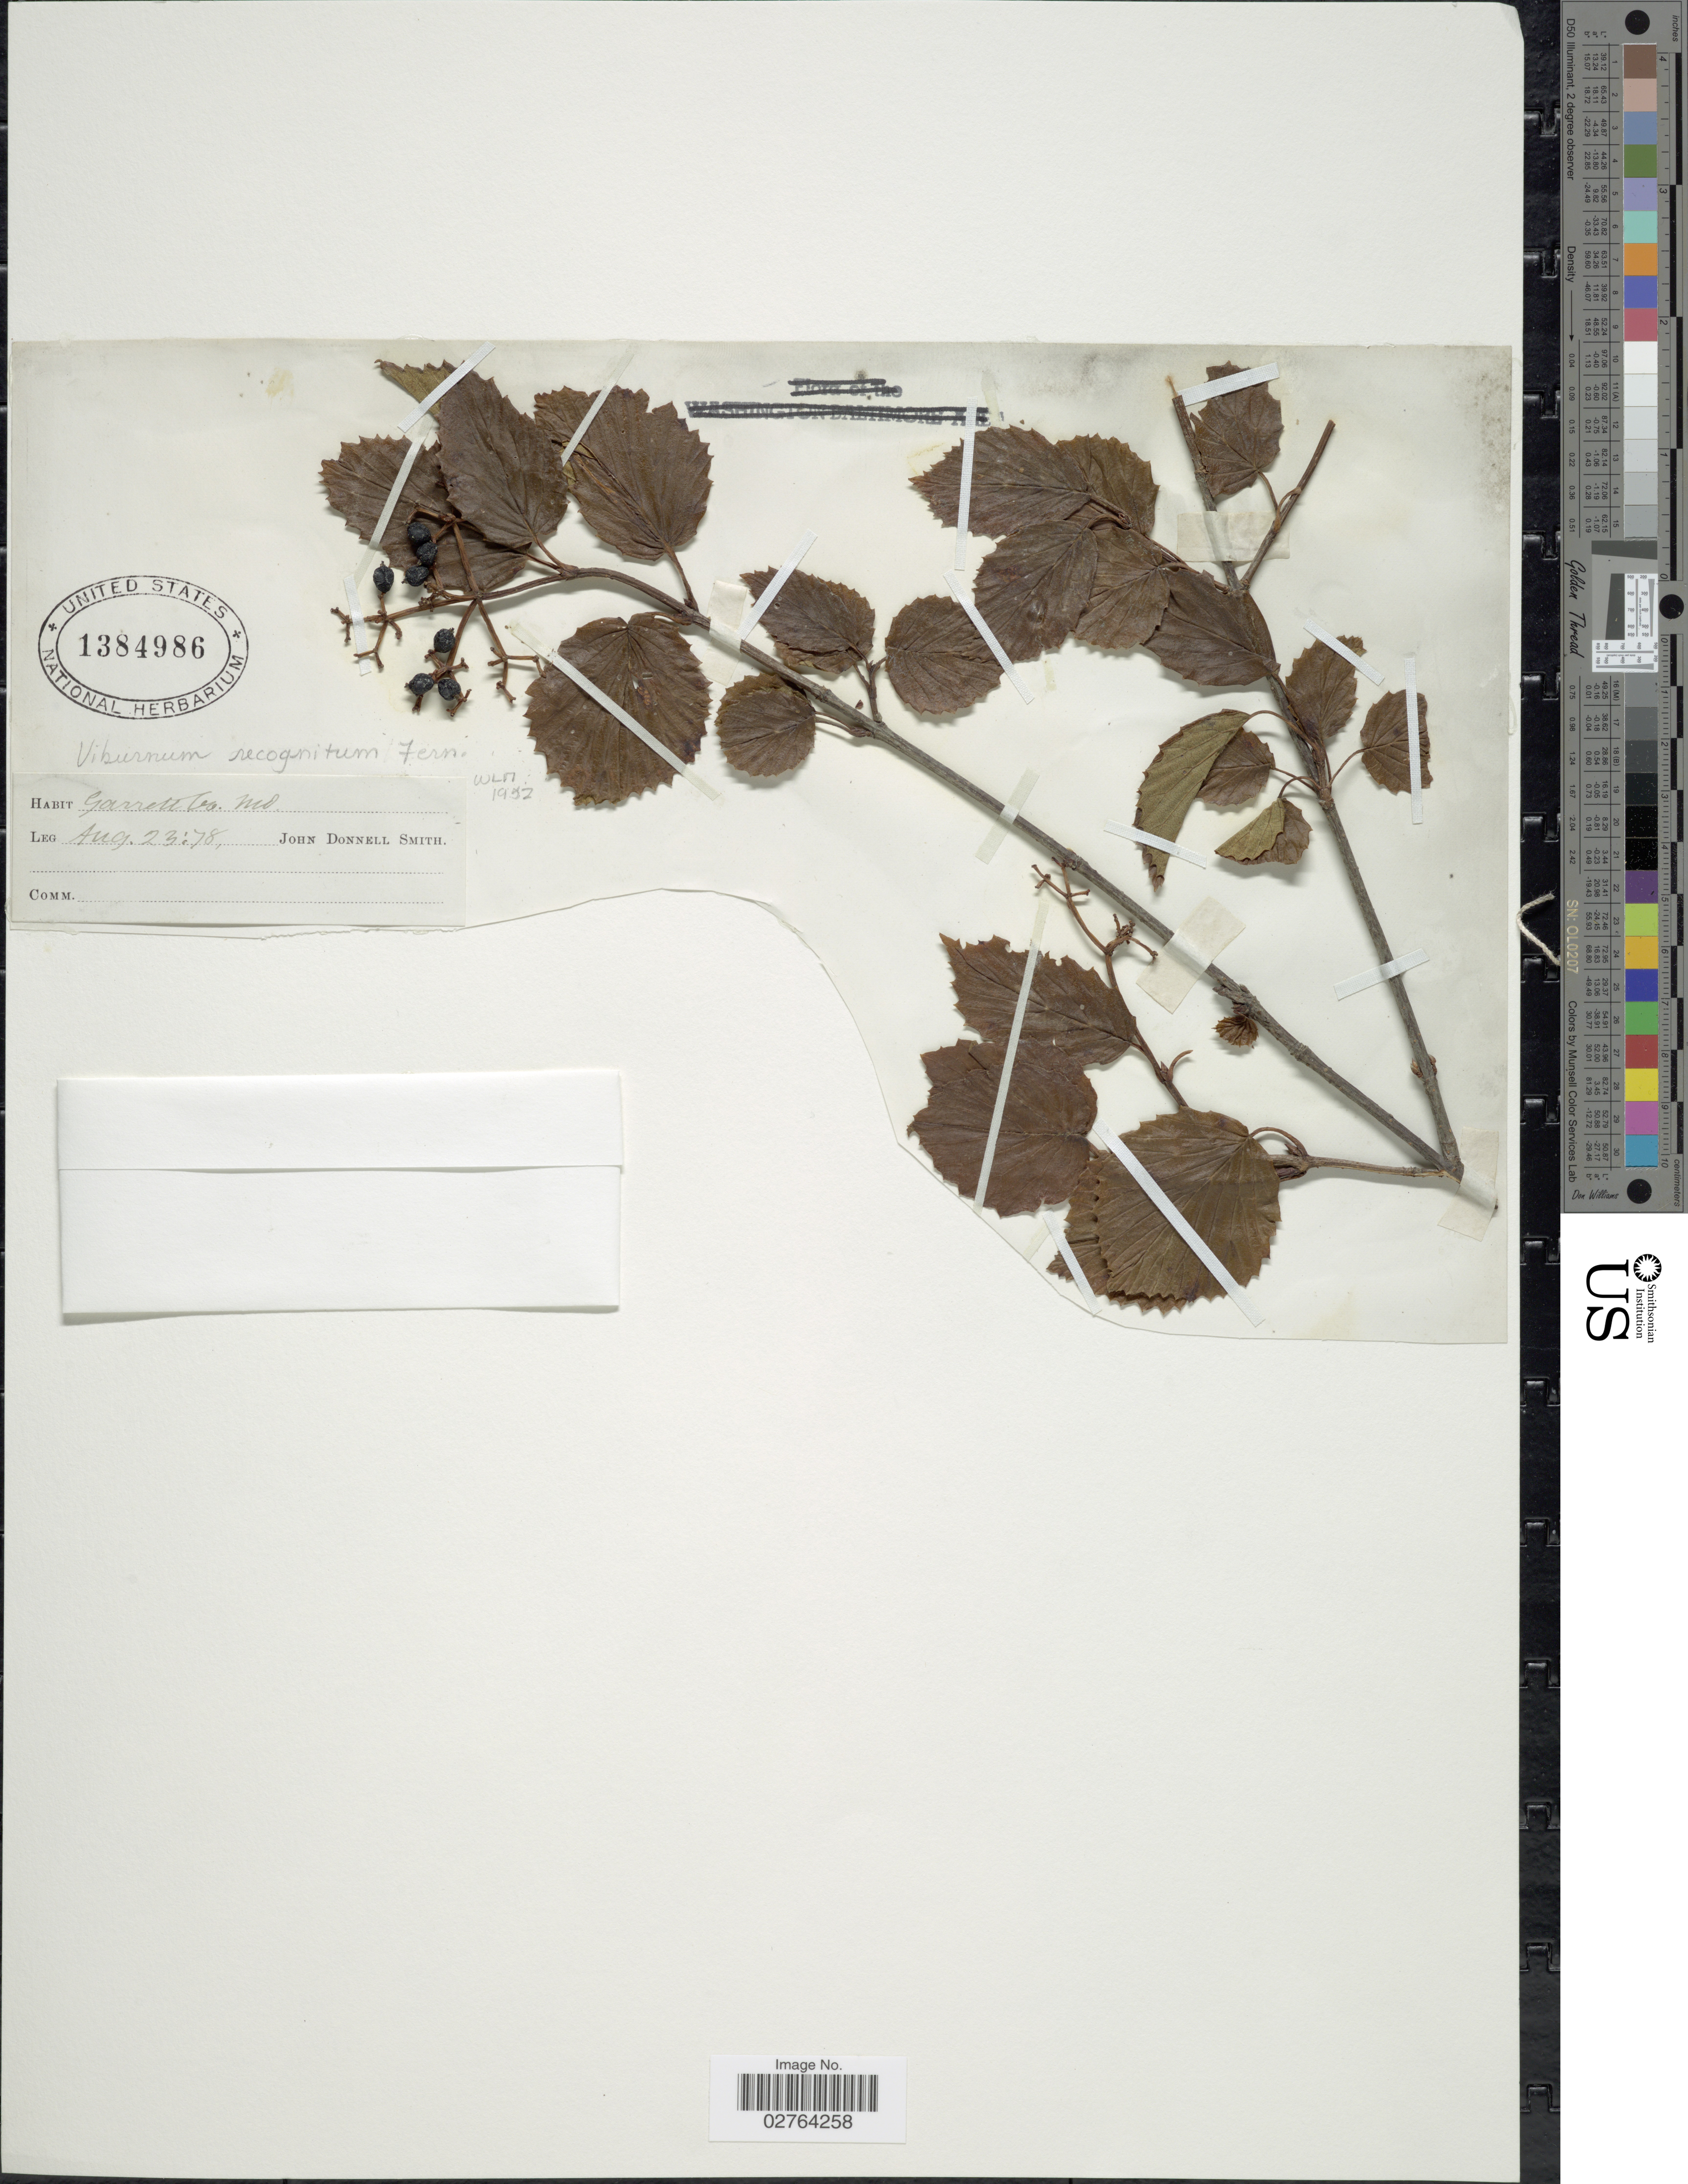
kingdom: Plantae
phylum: Tracheophyta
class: Magnoliopsida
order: Dipsacales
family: Viburnaceae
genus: Viburnum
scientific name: Viburnum recognitum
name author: Fernald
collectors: J. Donnell Smith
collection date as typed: Transcribed d/m/y: 23/8/78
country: United States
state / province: Maryland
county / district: Garrett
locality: Garrett Co. Md.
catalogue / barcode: US 1384986